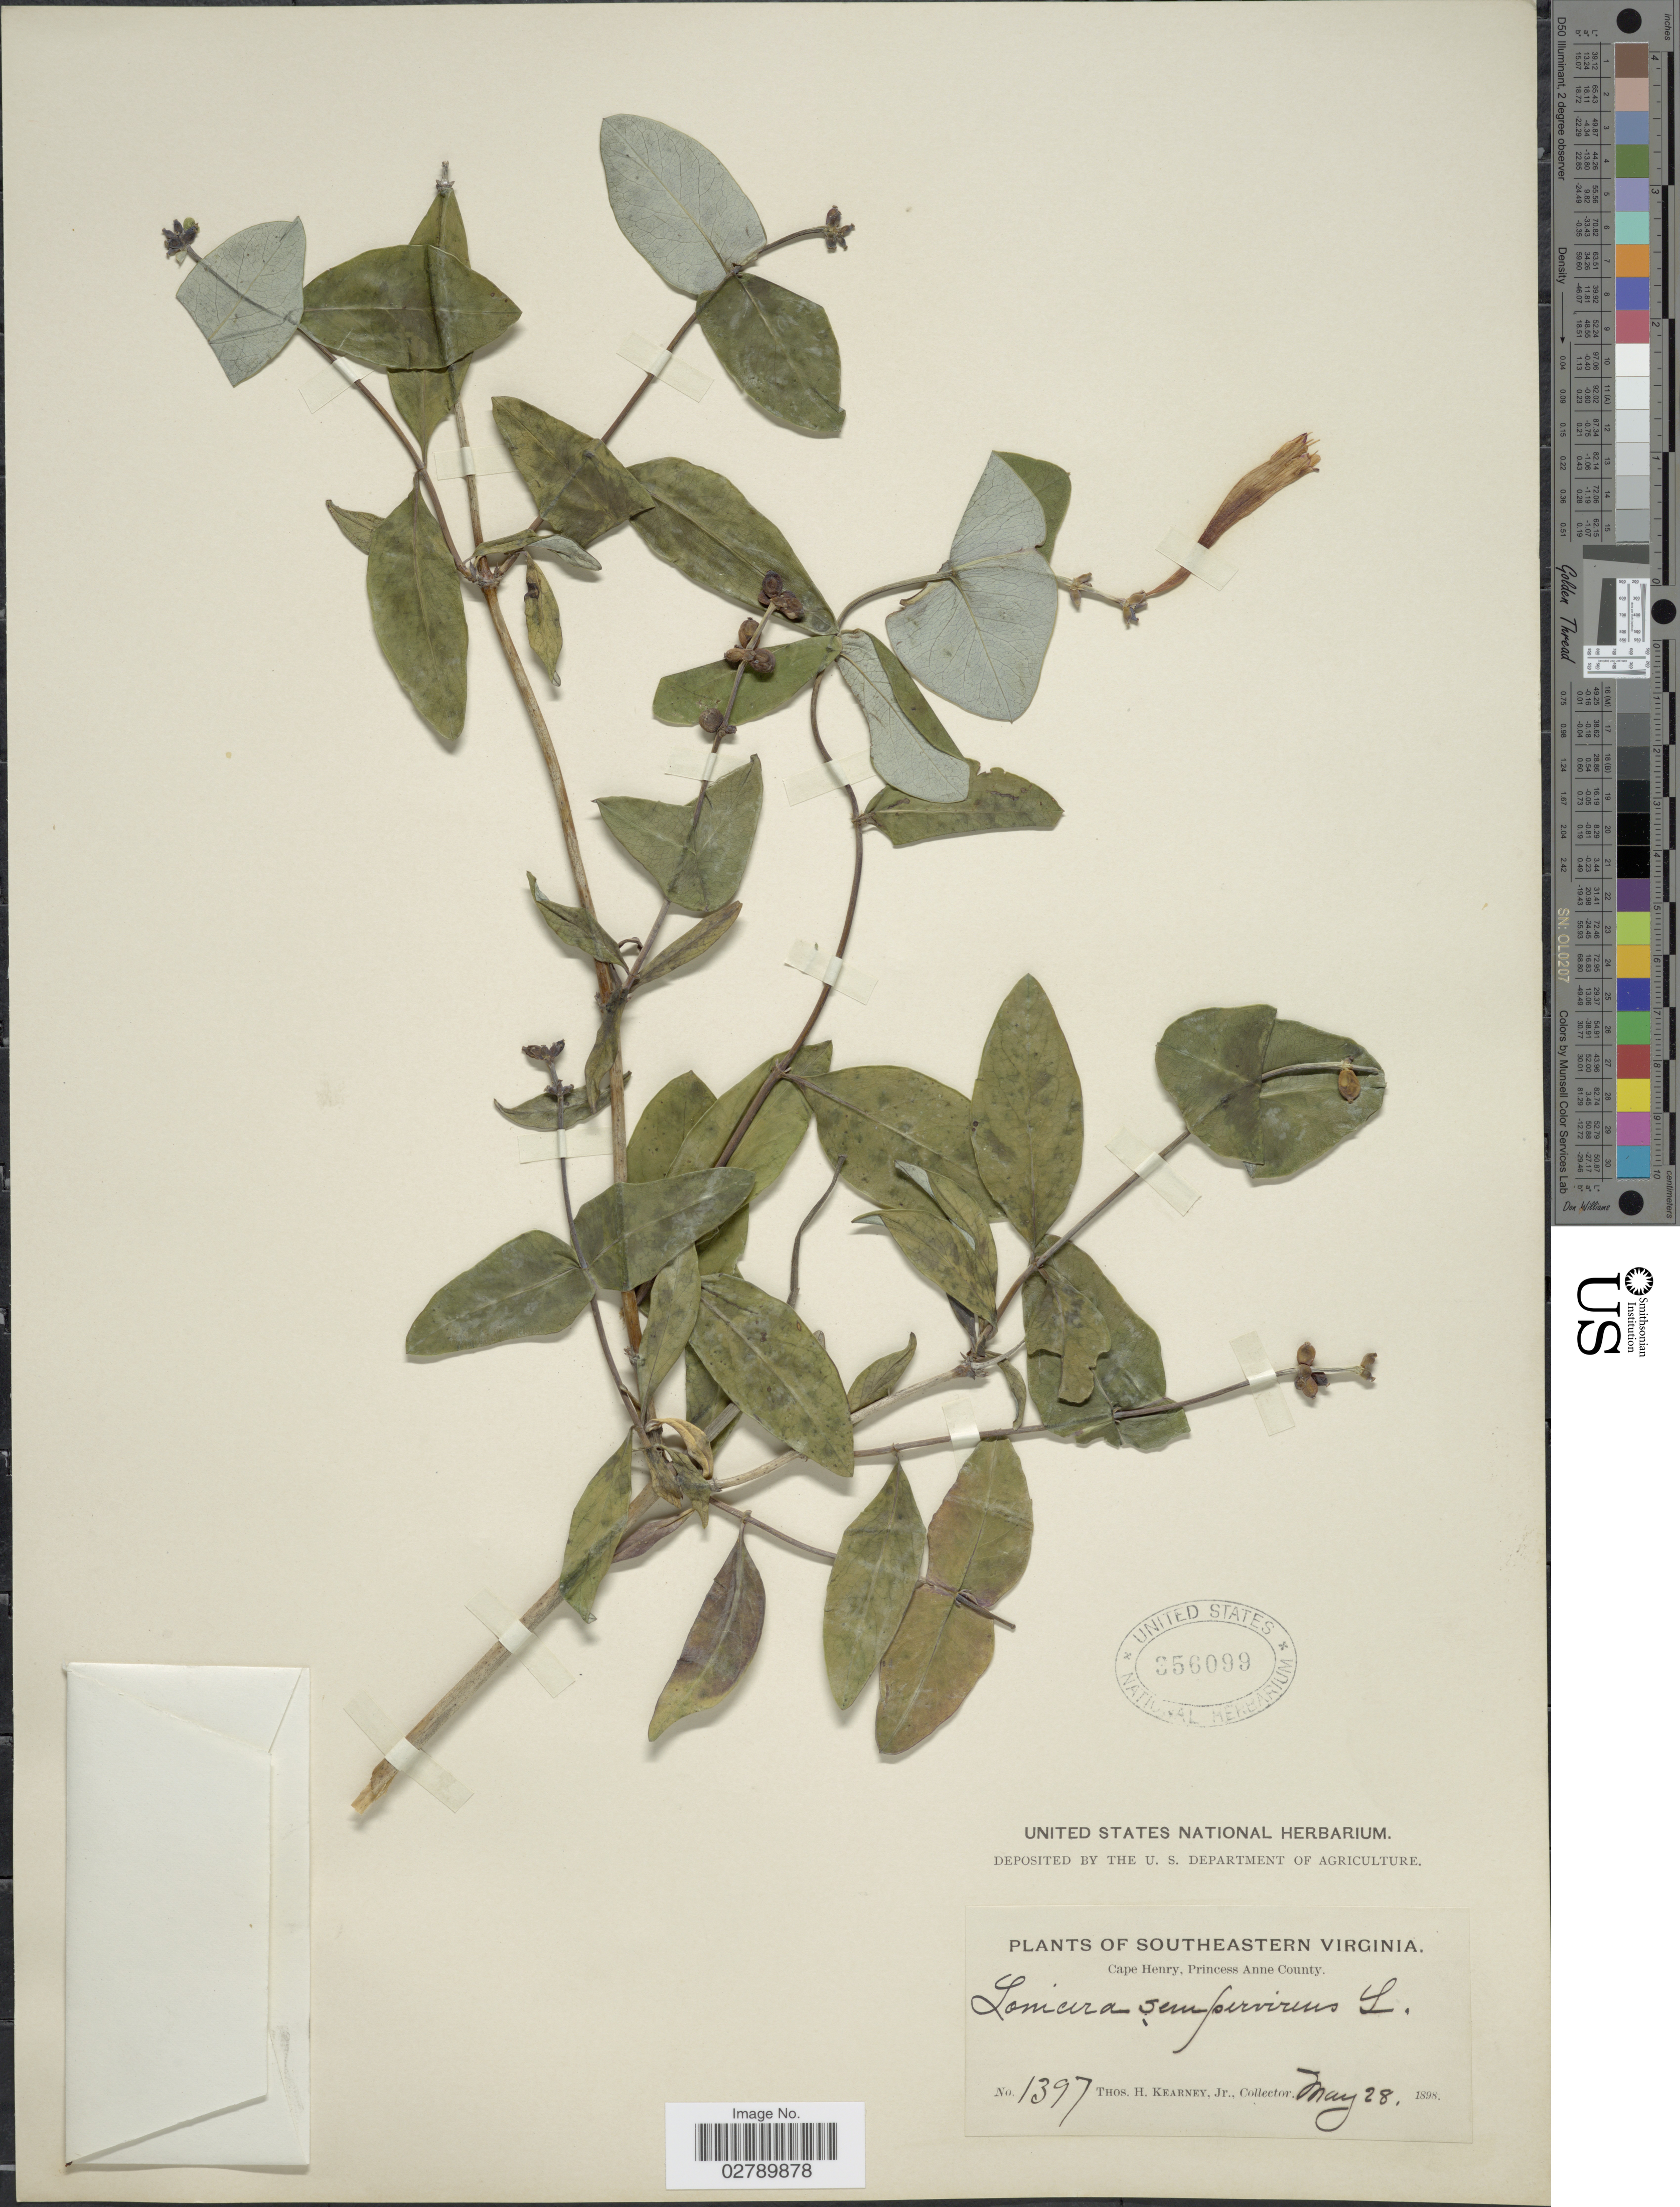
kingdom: Plantae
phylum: Tracheophyta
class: Magnoliopsida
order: Dipsacales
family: Caprifoliaceae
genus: Lonicera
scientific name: Lonicera sempervirens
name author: L.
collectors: T. H. Kearney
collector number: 1397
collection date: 1898-05-28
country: United States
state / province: Virginia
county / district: City of Virginia Beach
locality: Southeastern Virginia. Cape Henry, Princess Anne (=historic county name) County.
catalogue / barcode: US 356099